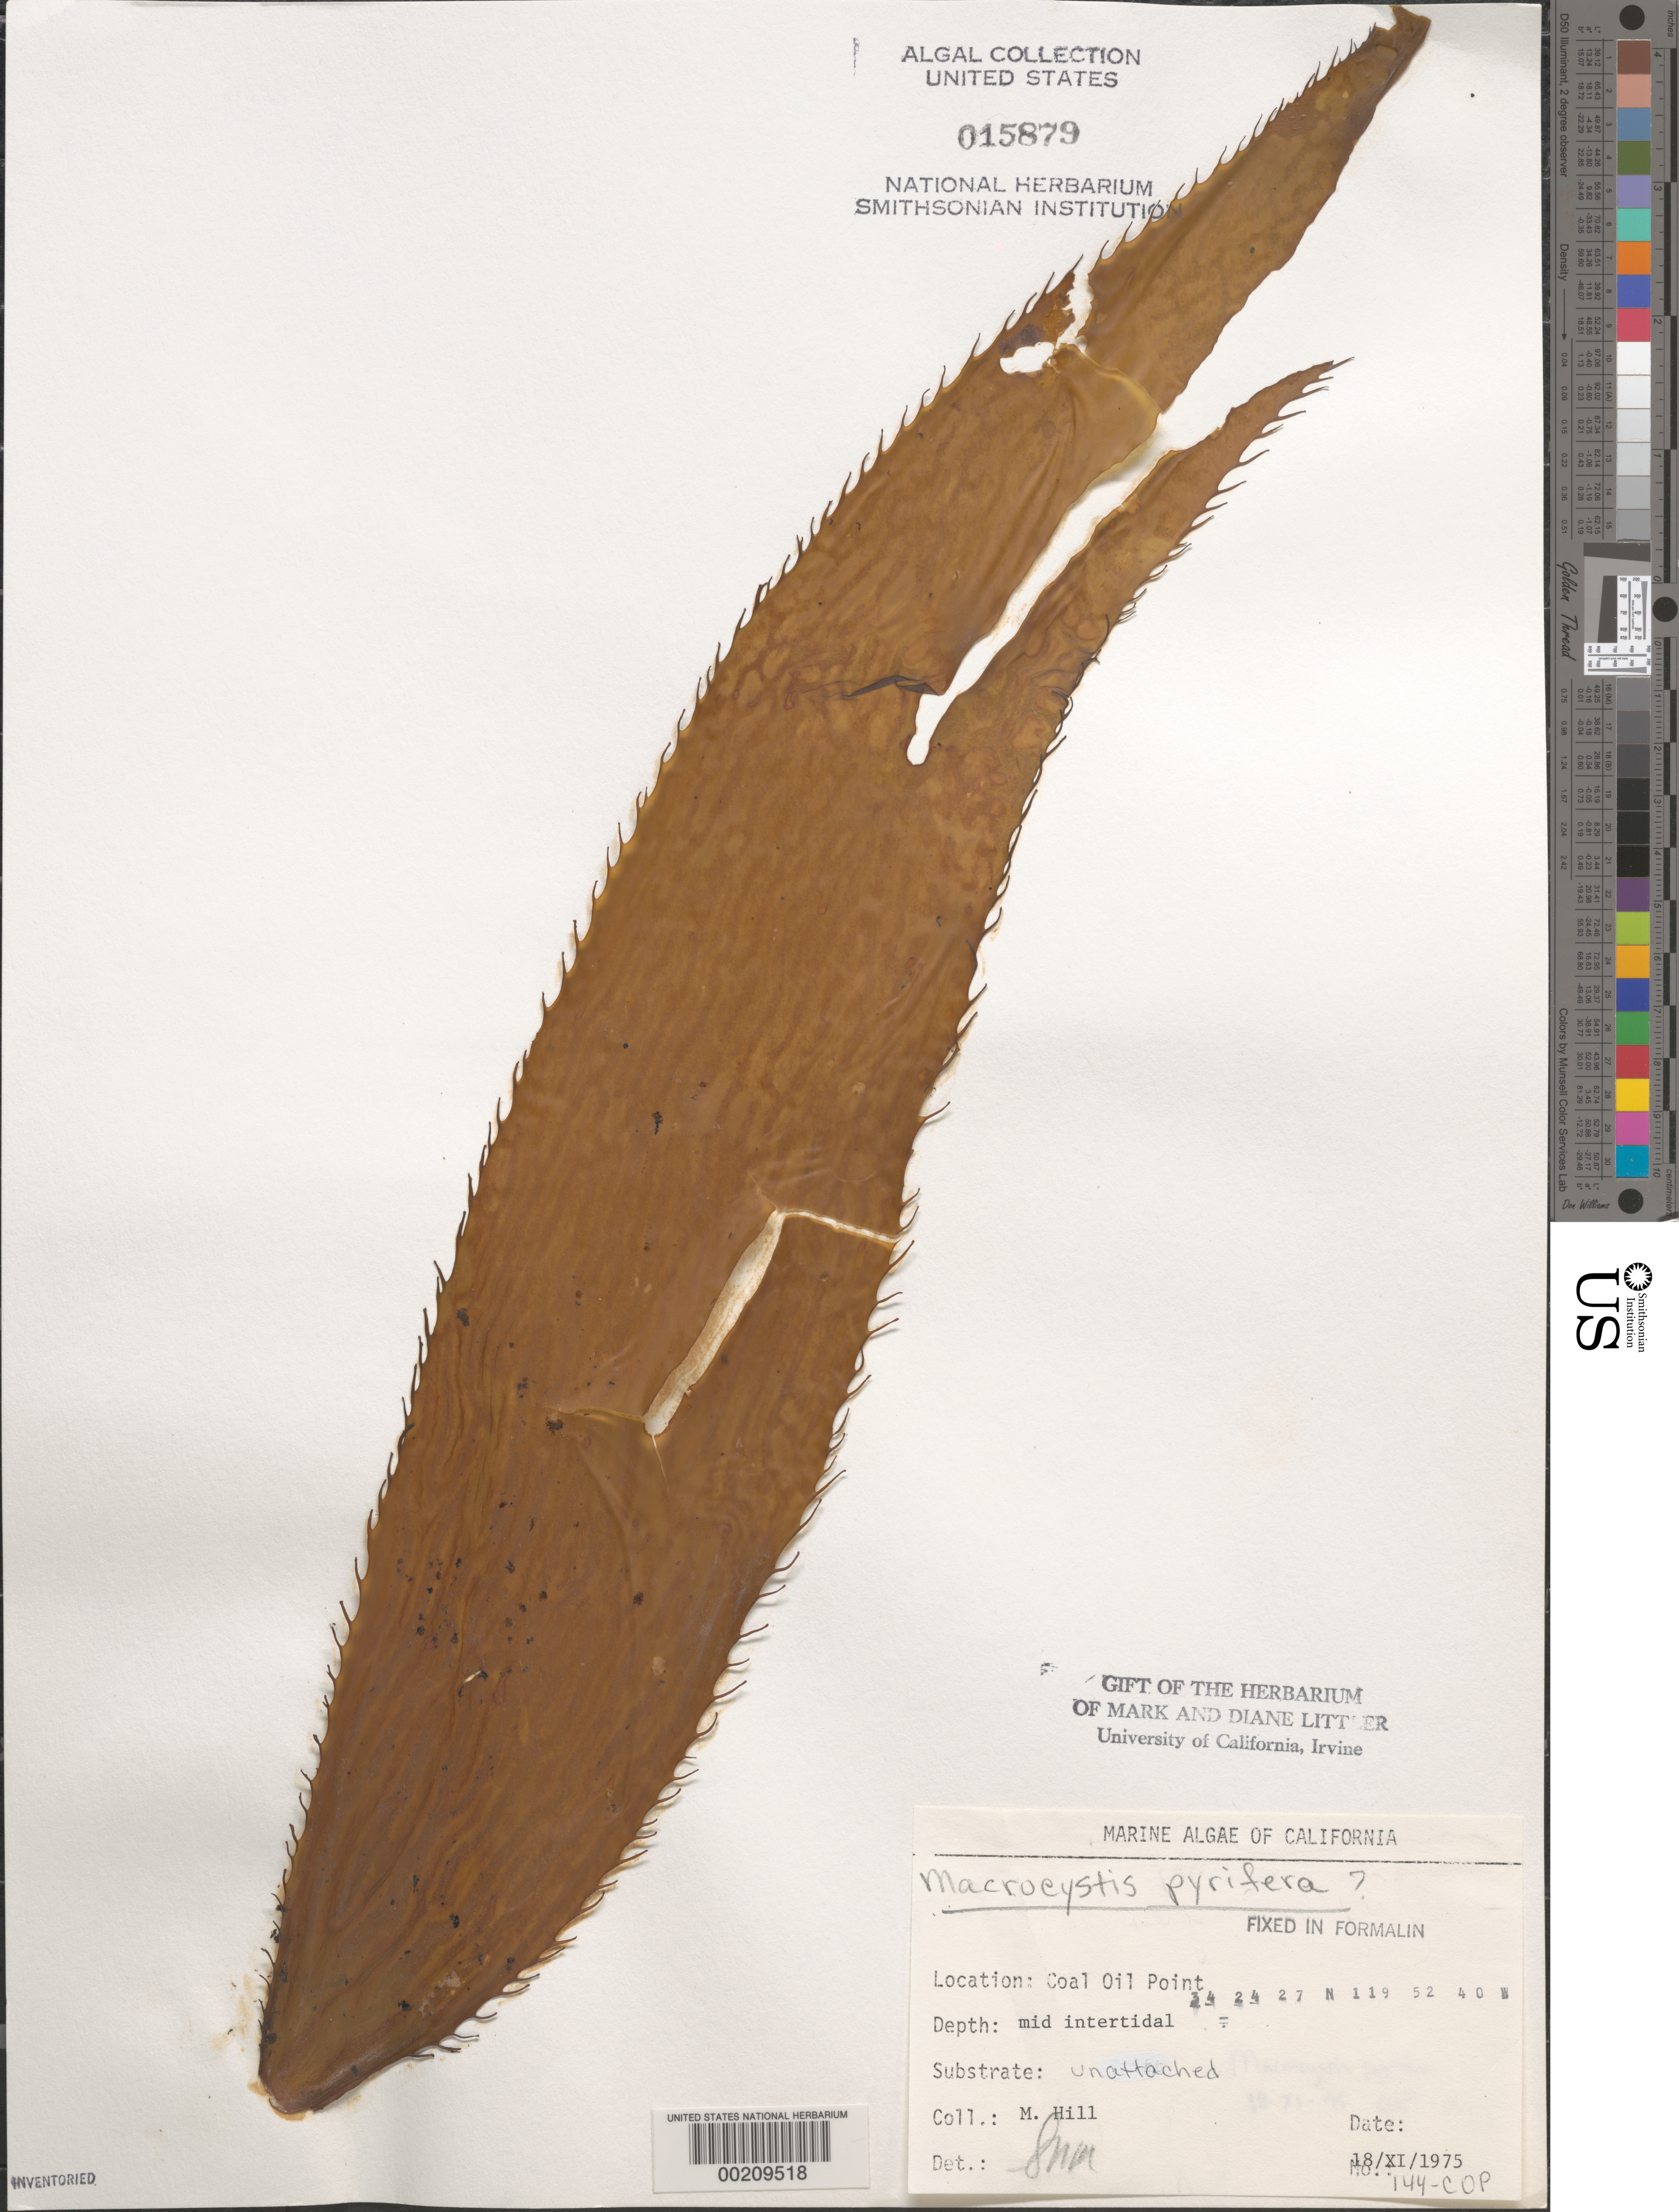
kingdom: Chromista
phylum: Ochrophyta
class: Phaeophyceae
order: Laminariales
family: Laminariaceae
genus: Macrocystis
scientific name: Macrocystis pyrifera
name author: (L.) C. Agardh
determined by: Murray, S. N.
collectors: M. Hill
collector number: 144-cop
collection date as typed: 18 Nov 1975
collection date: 1975-11-18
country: United States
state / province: California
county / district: Santa Barbara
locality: Coal Oil Point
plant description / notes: BLM-SOCALBIGHT Rocky Intertidal Survey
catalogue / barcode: US 15879